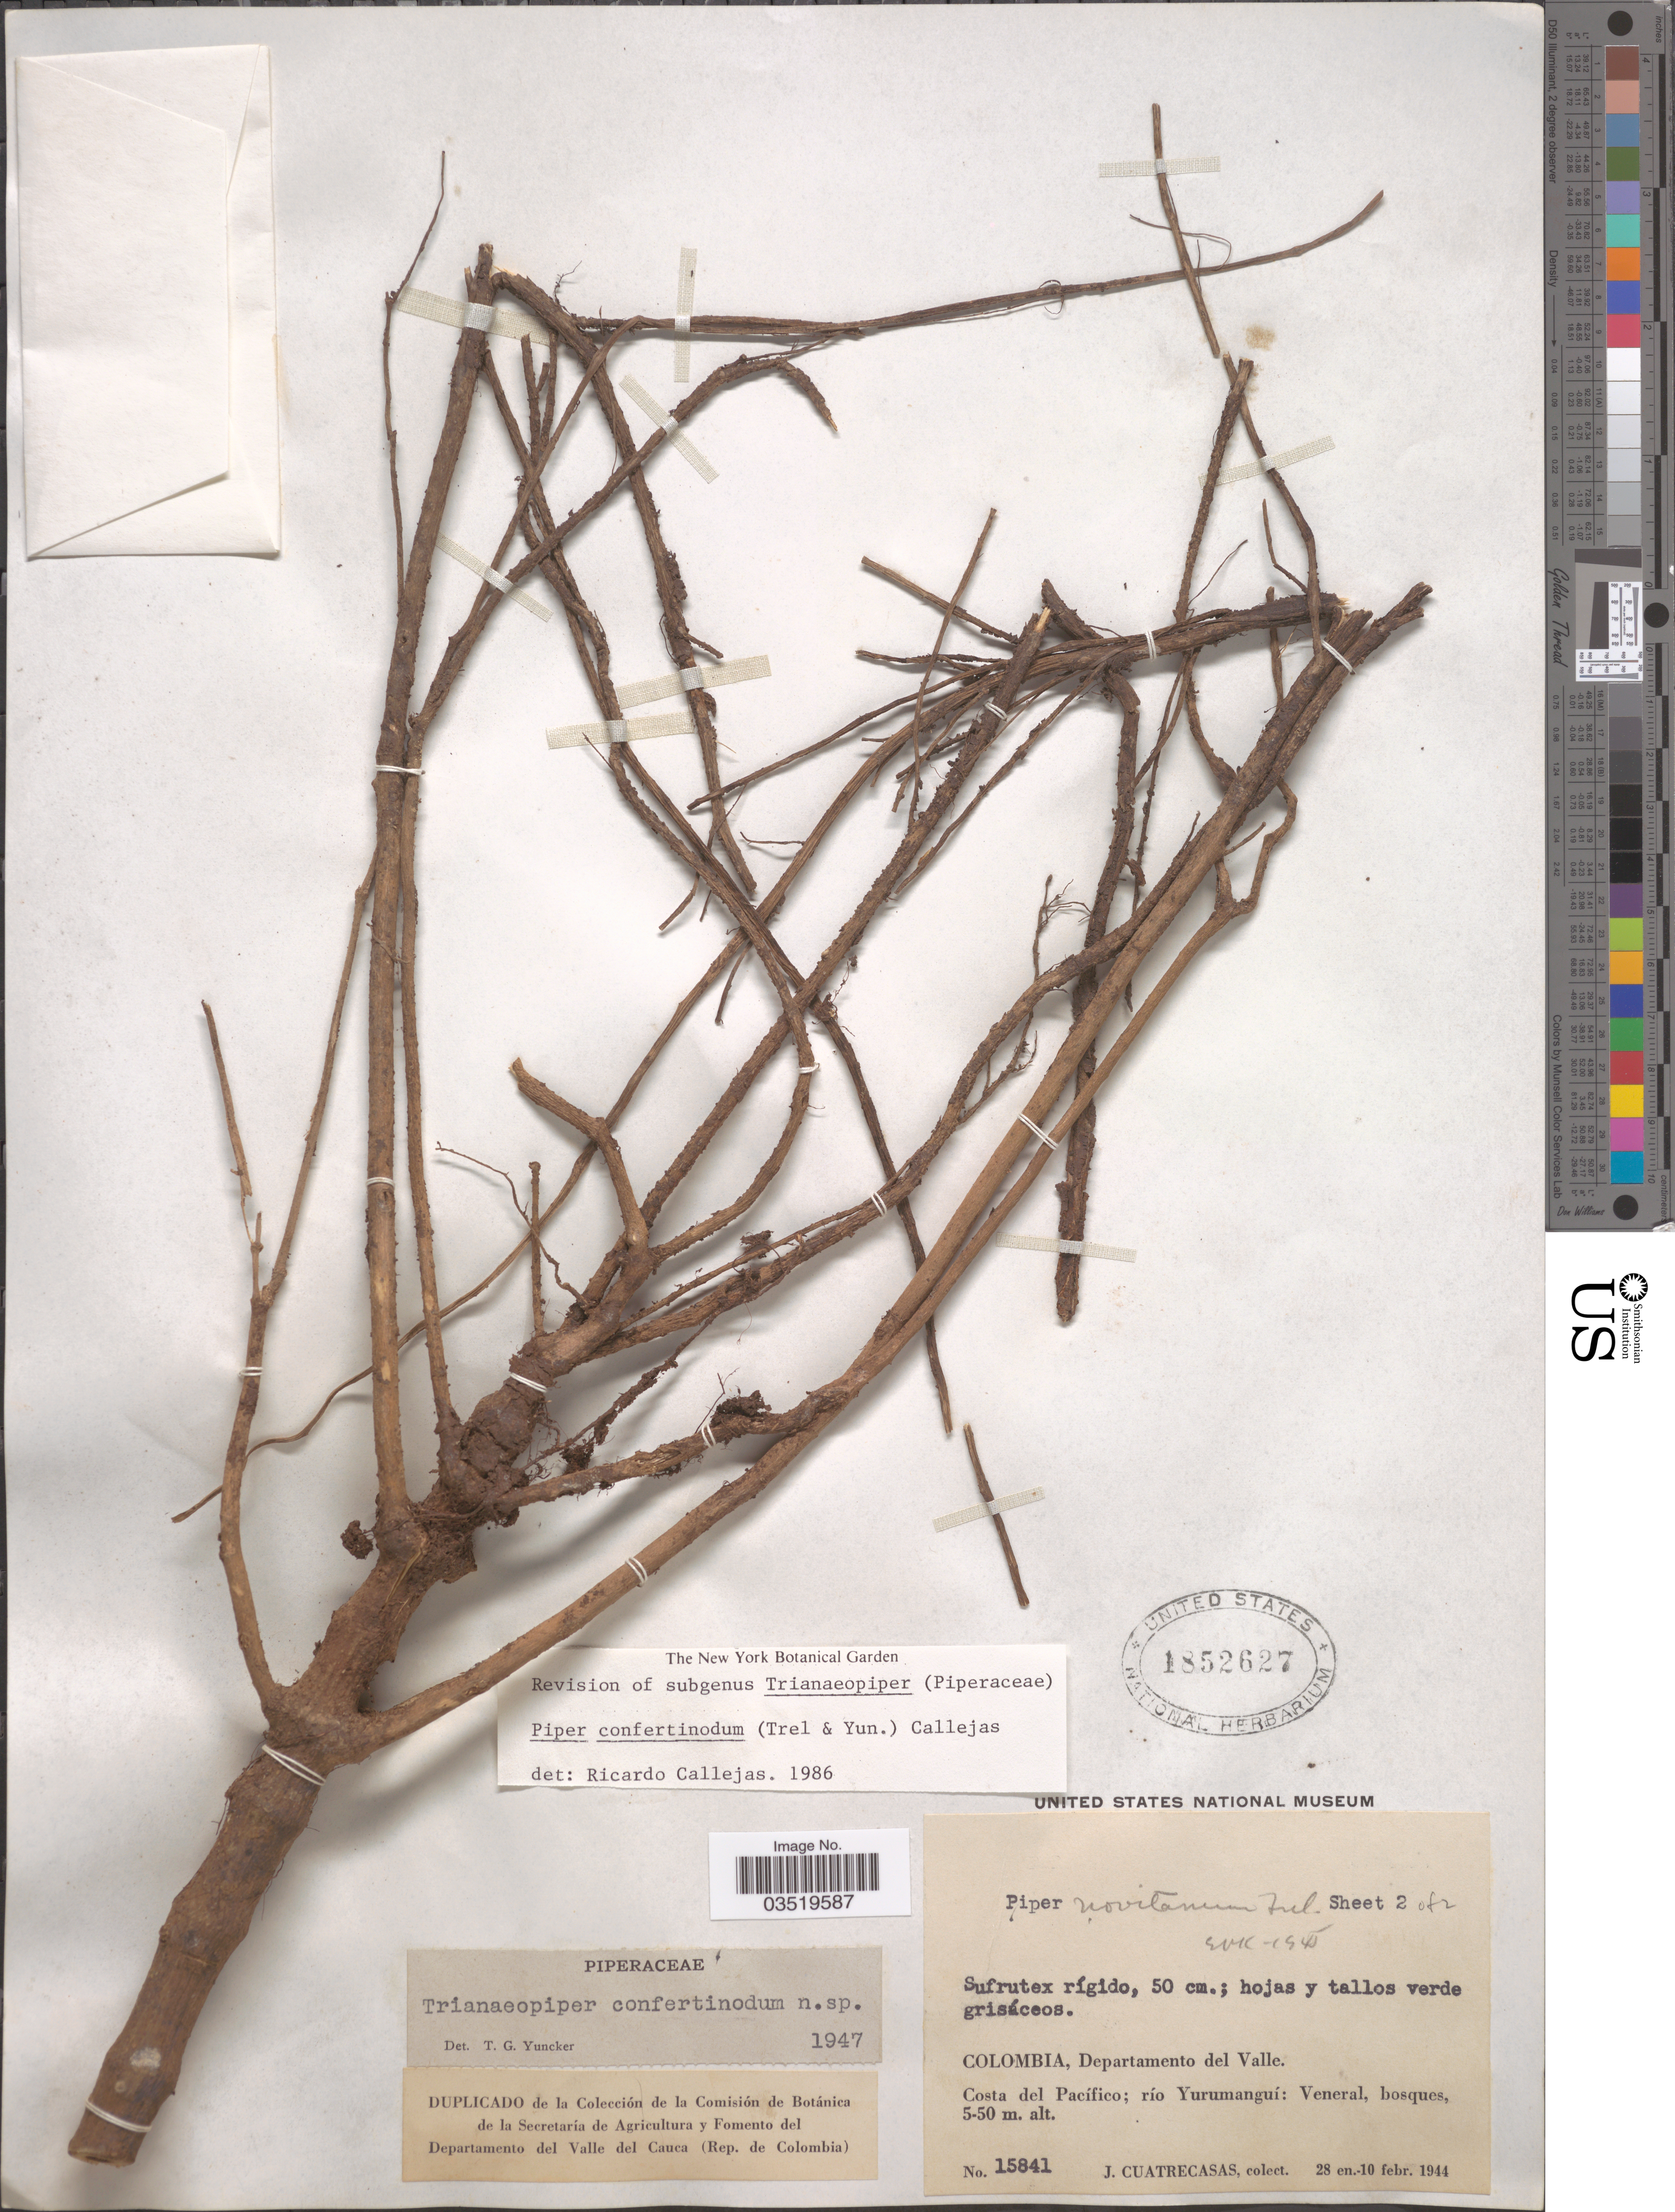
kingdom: Plantae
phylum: Tracheophyta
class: Magnoliopsida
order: Piperales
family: Piperaceae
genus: Piper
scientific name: Piper confertinodum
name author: (Trel. & Yunck.) Callejas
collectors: J. Cuatrecasas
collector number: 15841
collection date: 1944-01-28/1944-02-10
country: Colombia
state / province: Valle del Cauca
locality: Departamento del Valle. Costa del Pacífico; río Yurumanguí: Veneral, bosques.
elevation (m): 5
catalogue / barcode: US 1852627